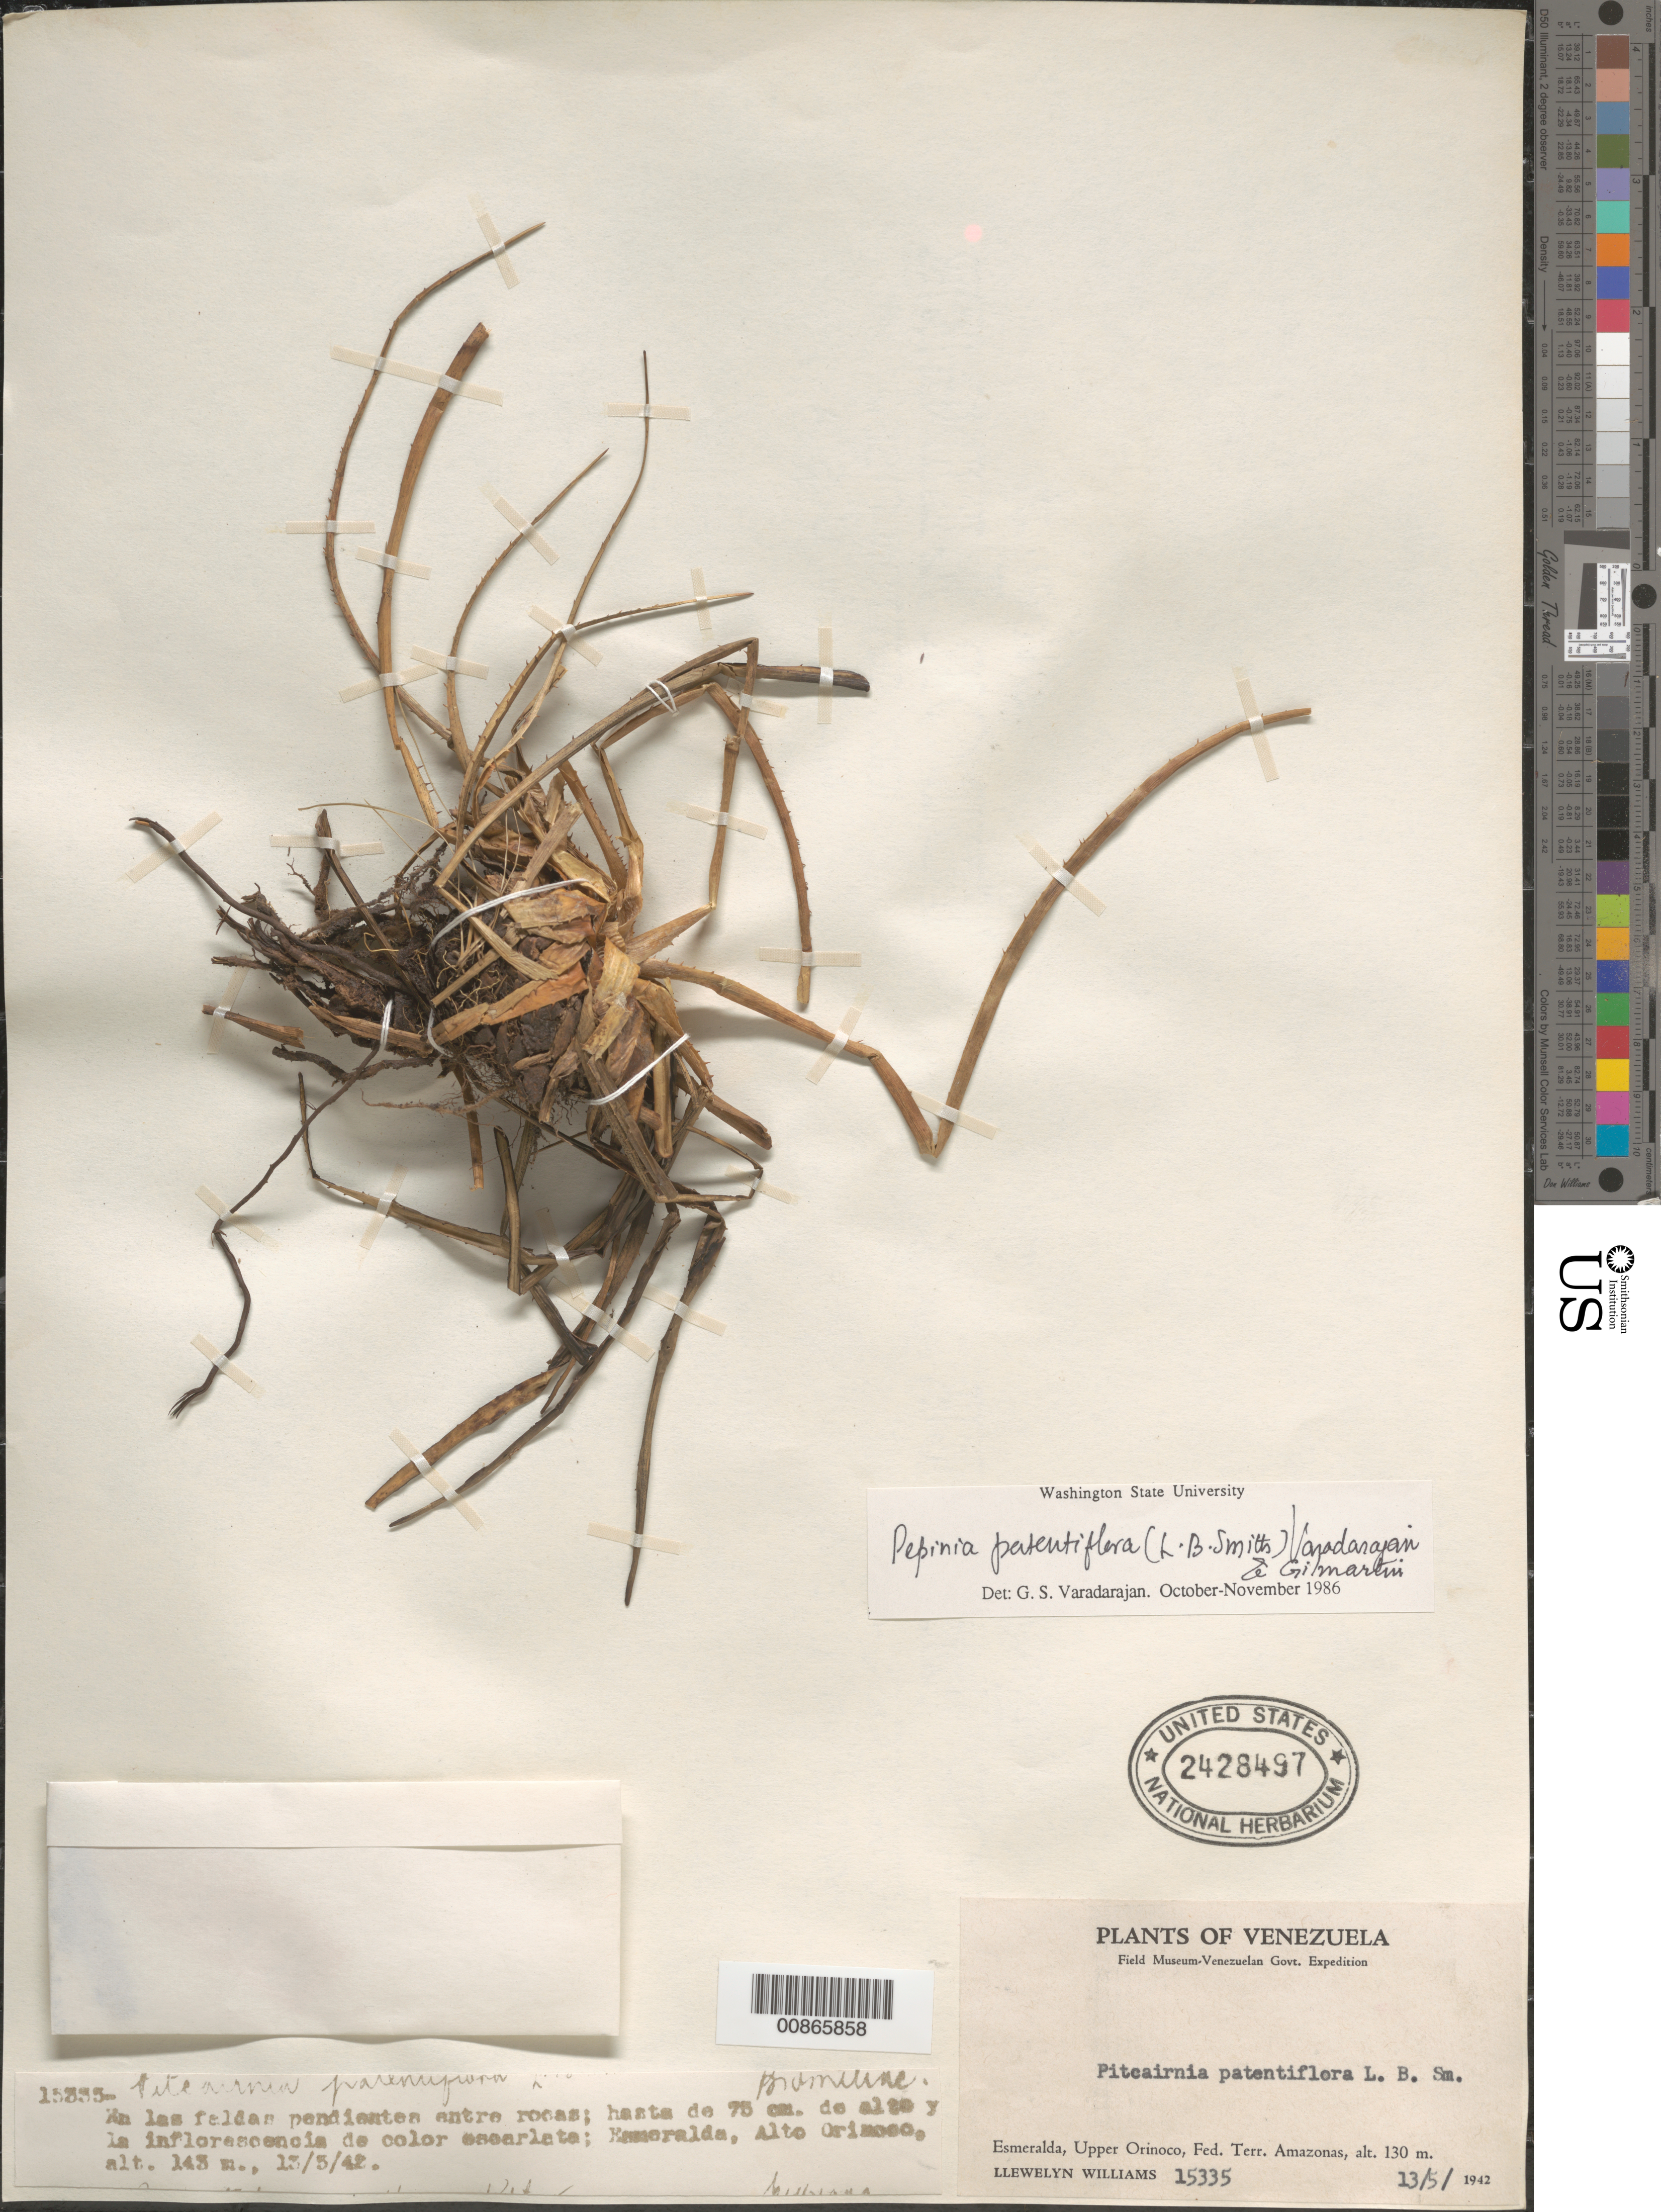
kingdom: Plantae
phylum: Tracheophyta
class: Liliopsida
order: Poales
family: Bromeliaceae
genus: Pitcairnia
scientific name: Pitcairnia patentiflora var. patentiflora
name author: L.B. Sm.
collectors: Ll. Williams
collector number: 15335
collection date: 1942-05-13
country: Venezuela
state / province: Amazonas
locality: Esmeralda, Upper Orinoco, Fed. Terr. Amazonas. Alto Orinoco.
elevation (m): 130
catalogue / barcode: US 2428497